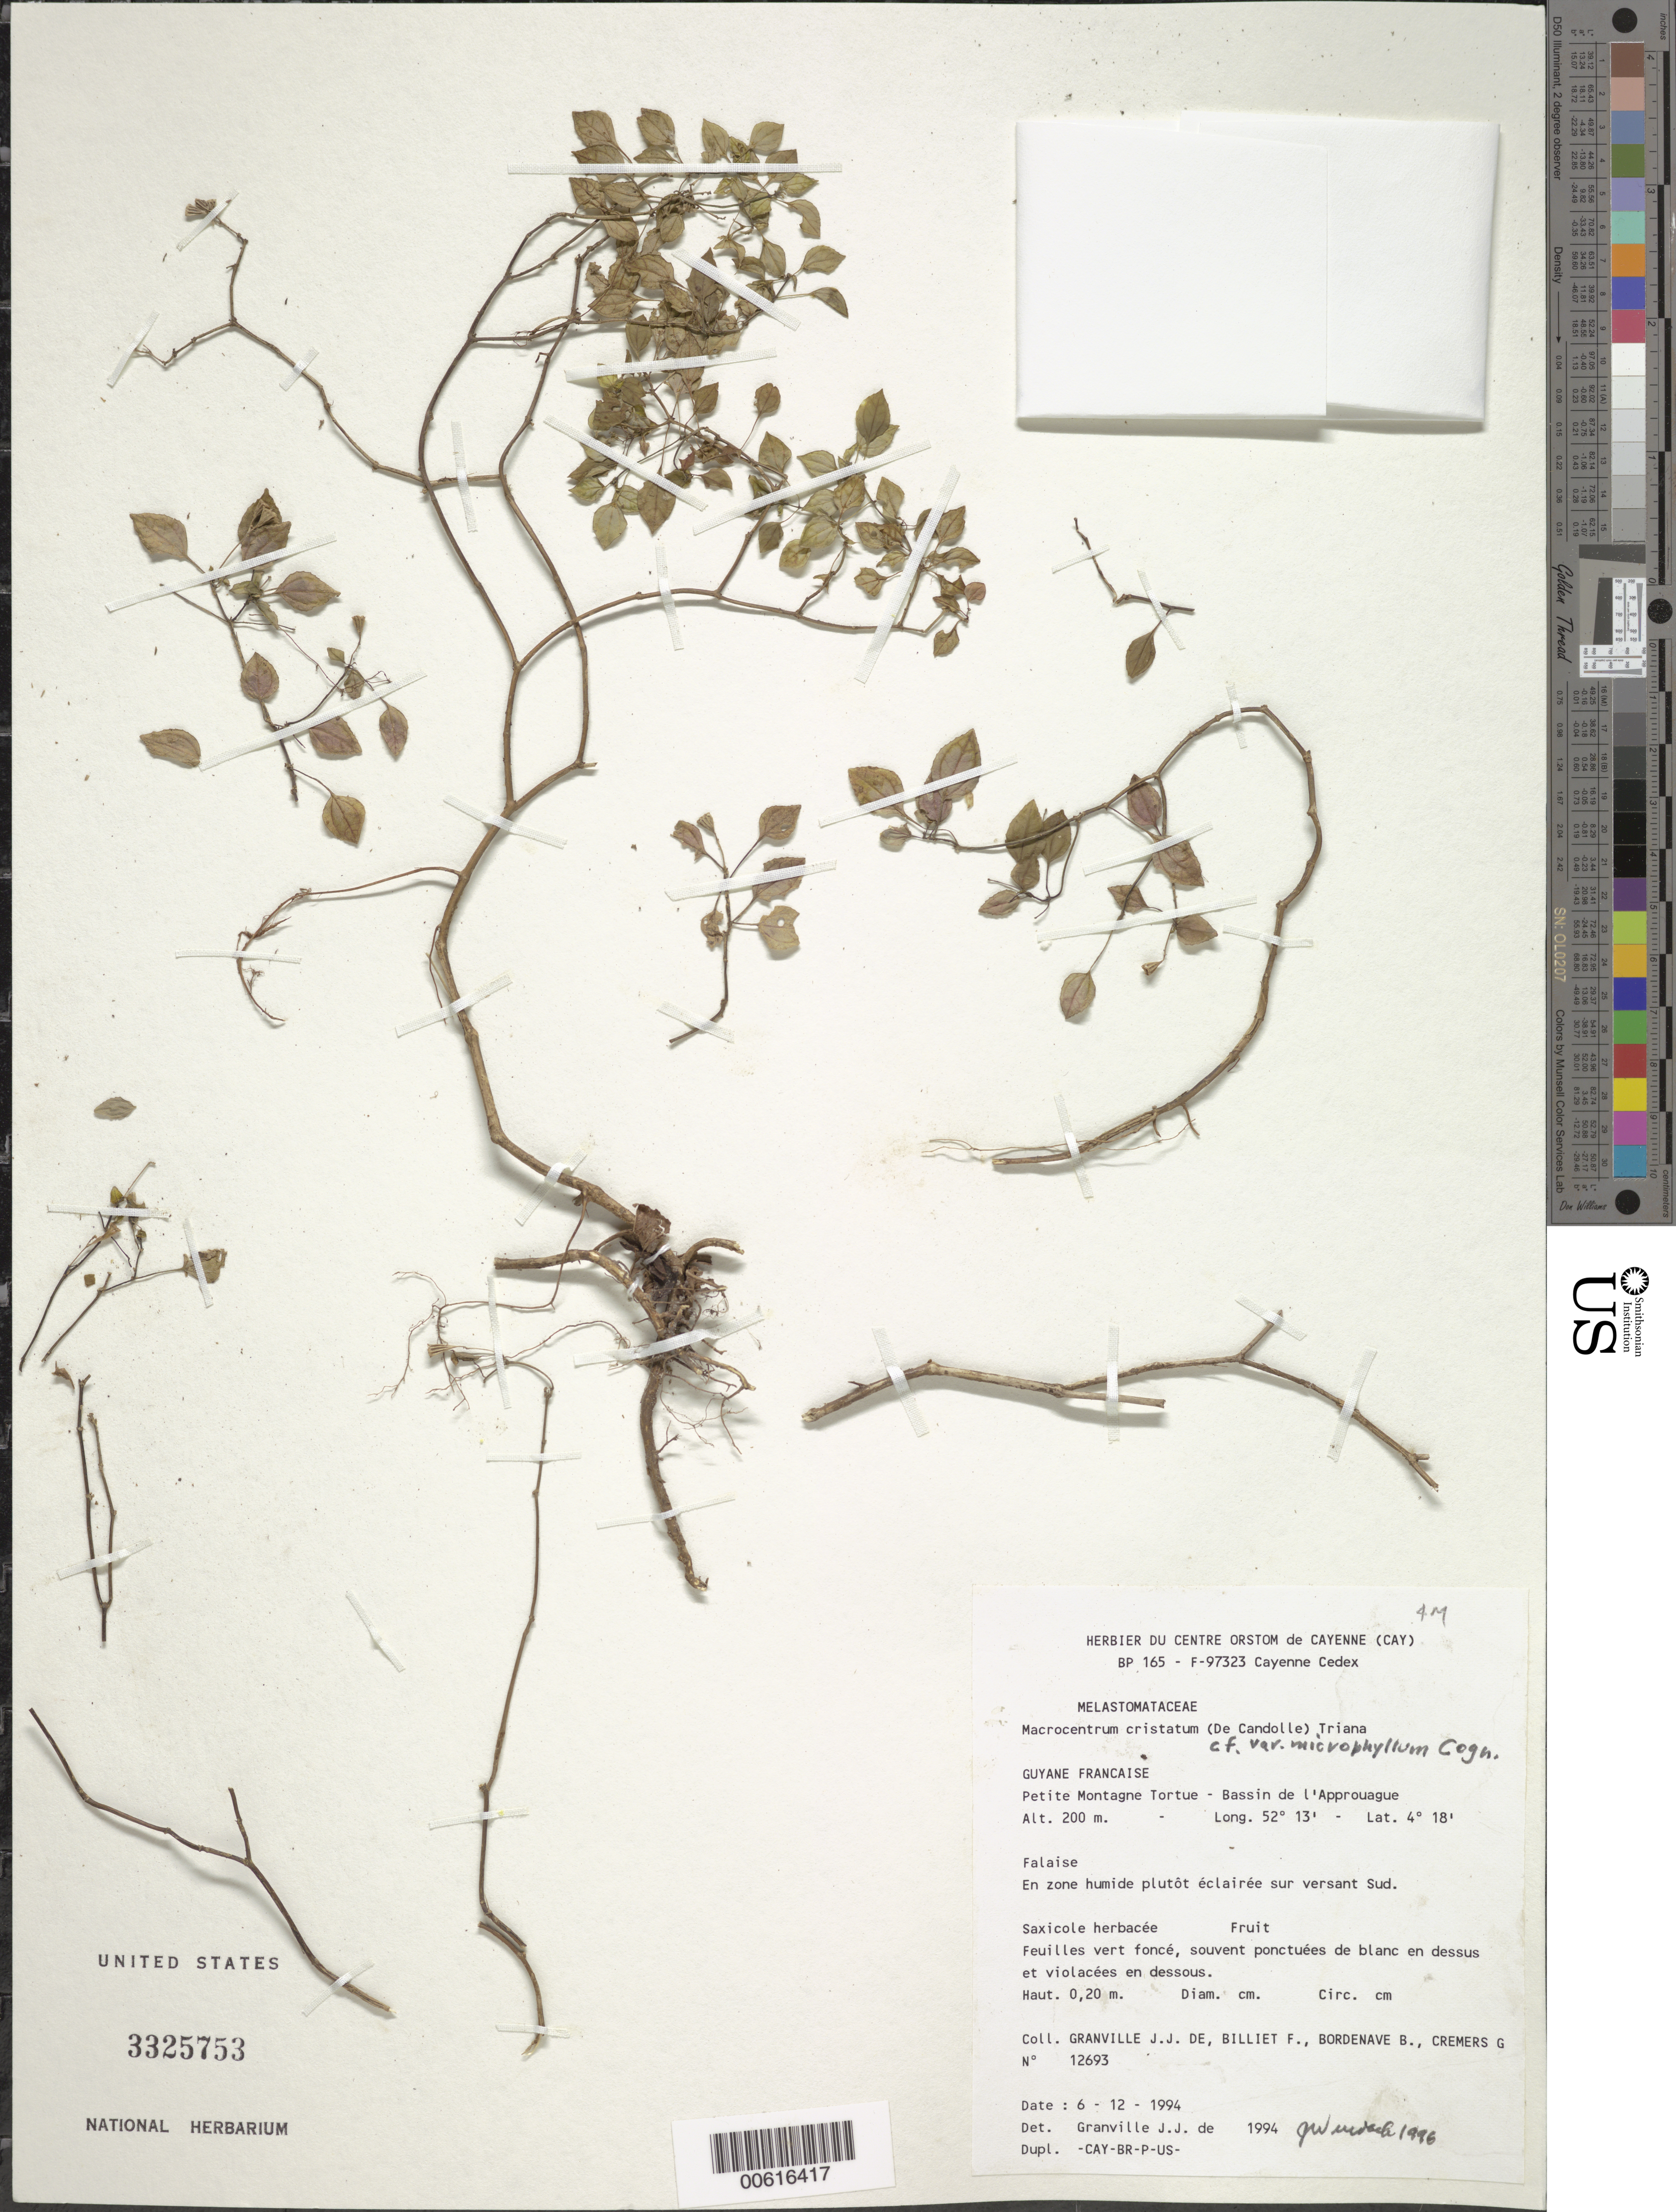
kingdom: Plantae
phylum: Tracheophyta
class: Magnoliopsida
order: Myrtales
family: Melastomataceae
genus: Macrocentrum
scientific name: Macrocentrum cristatum var. microphyllum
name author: Cogn.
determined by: Wurdack, John J., (US), US (UNITED STATES)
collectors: J.-J. de Granville, F. Billiet, B. Bordenave & G. Cremers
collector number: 12693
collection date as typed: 6-Dec-94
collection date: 1994-12-06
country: French Guiana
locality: Petite Montagne Tortue, Bassin de l'Approuague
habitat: Falaise. En zone humide plutot eclairee sur versant Sud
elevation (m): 200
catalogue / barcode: US 3325753